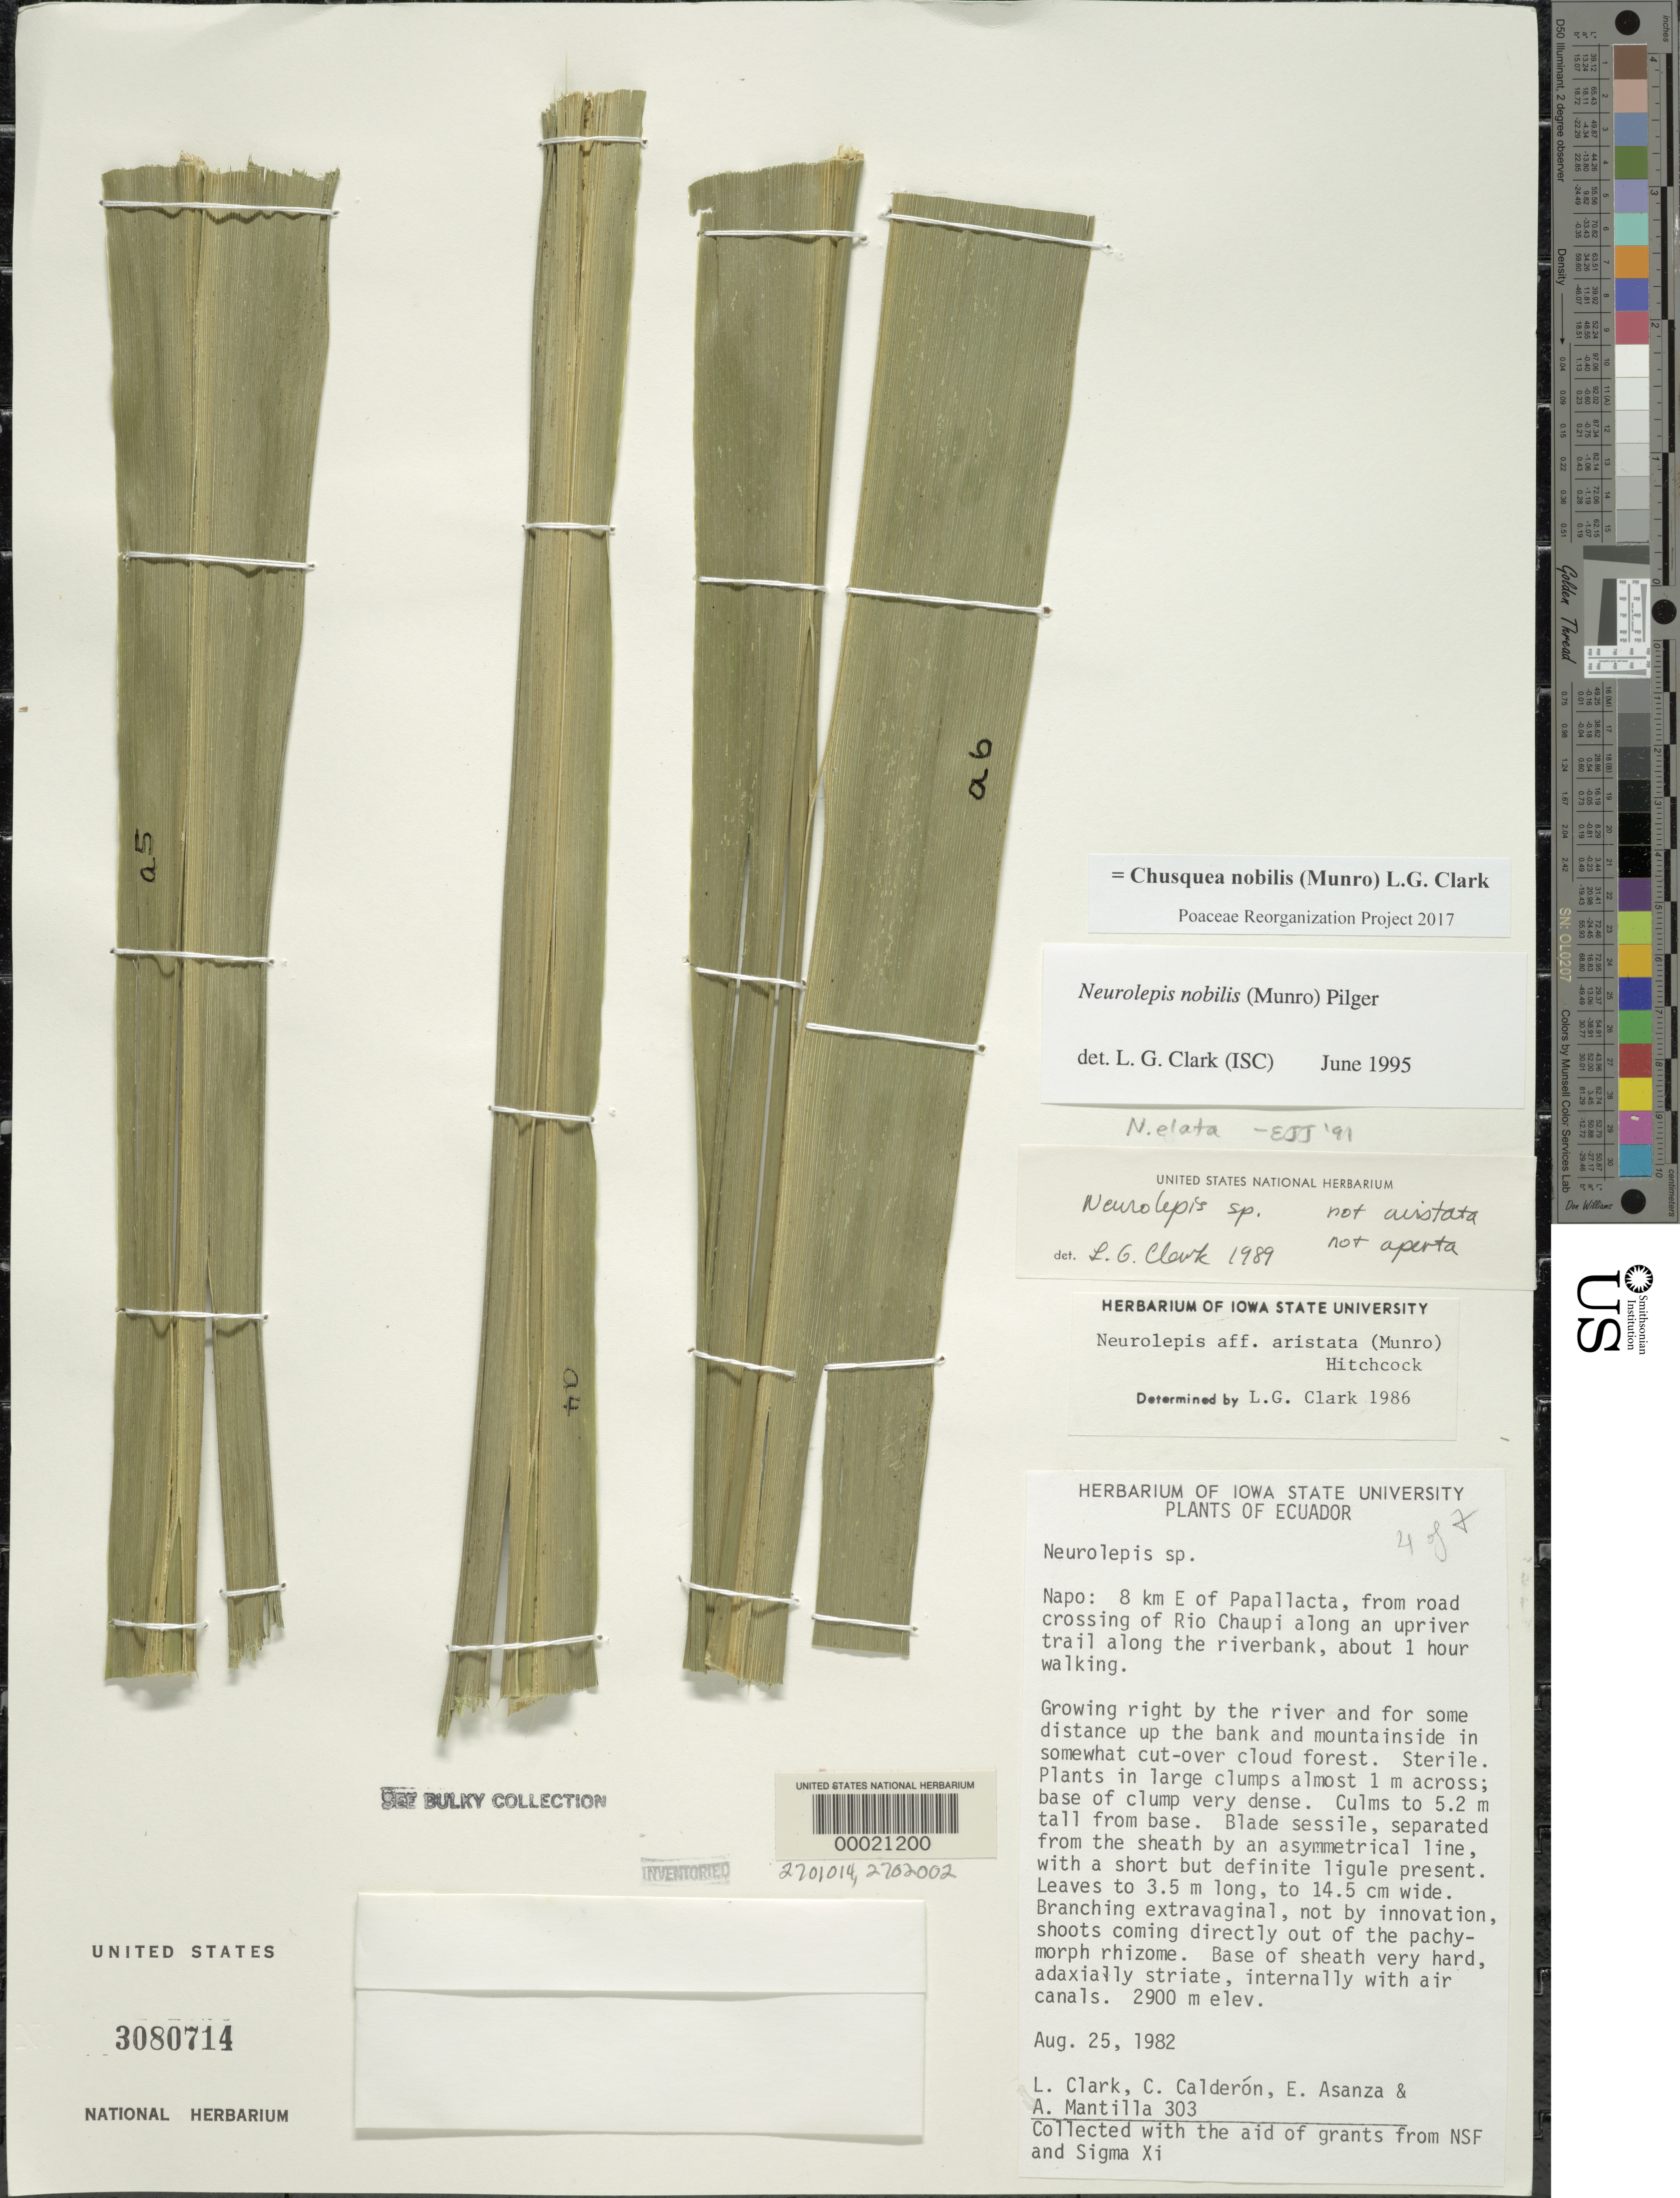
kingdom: Plantae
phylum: Tracheophyta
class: Liliopsida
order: Poales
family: Poaceae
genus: Chusquea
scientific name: Chusquea nobilis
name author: (Munro) L.G. Clark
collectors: L. G. Clark, C. E. Calderón, E. Asanza & A. Mantilla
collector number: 303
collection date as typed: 25 Aug 1982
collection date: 1982-08-25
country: Ecuador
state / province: Napo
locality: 8 km E of papallacta, from road crossing of Rio chaupi along an up river Trail along the Riverbank, about 1 hour walking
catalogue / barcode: US 3080714